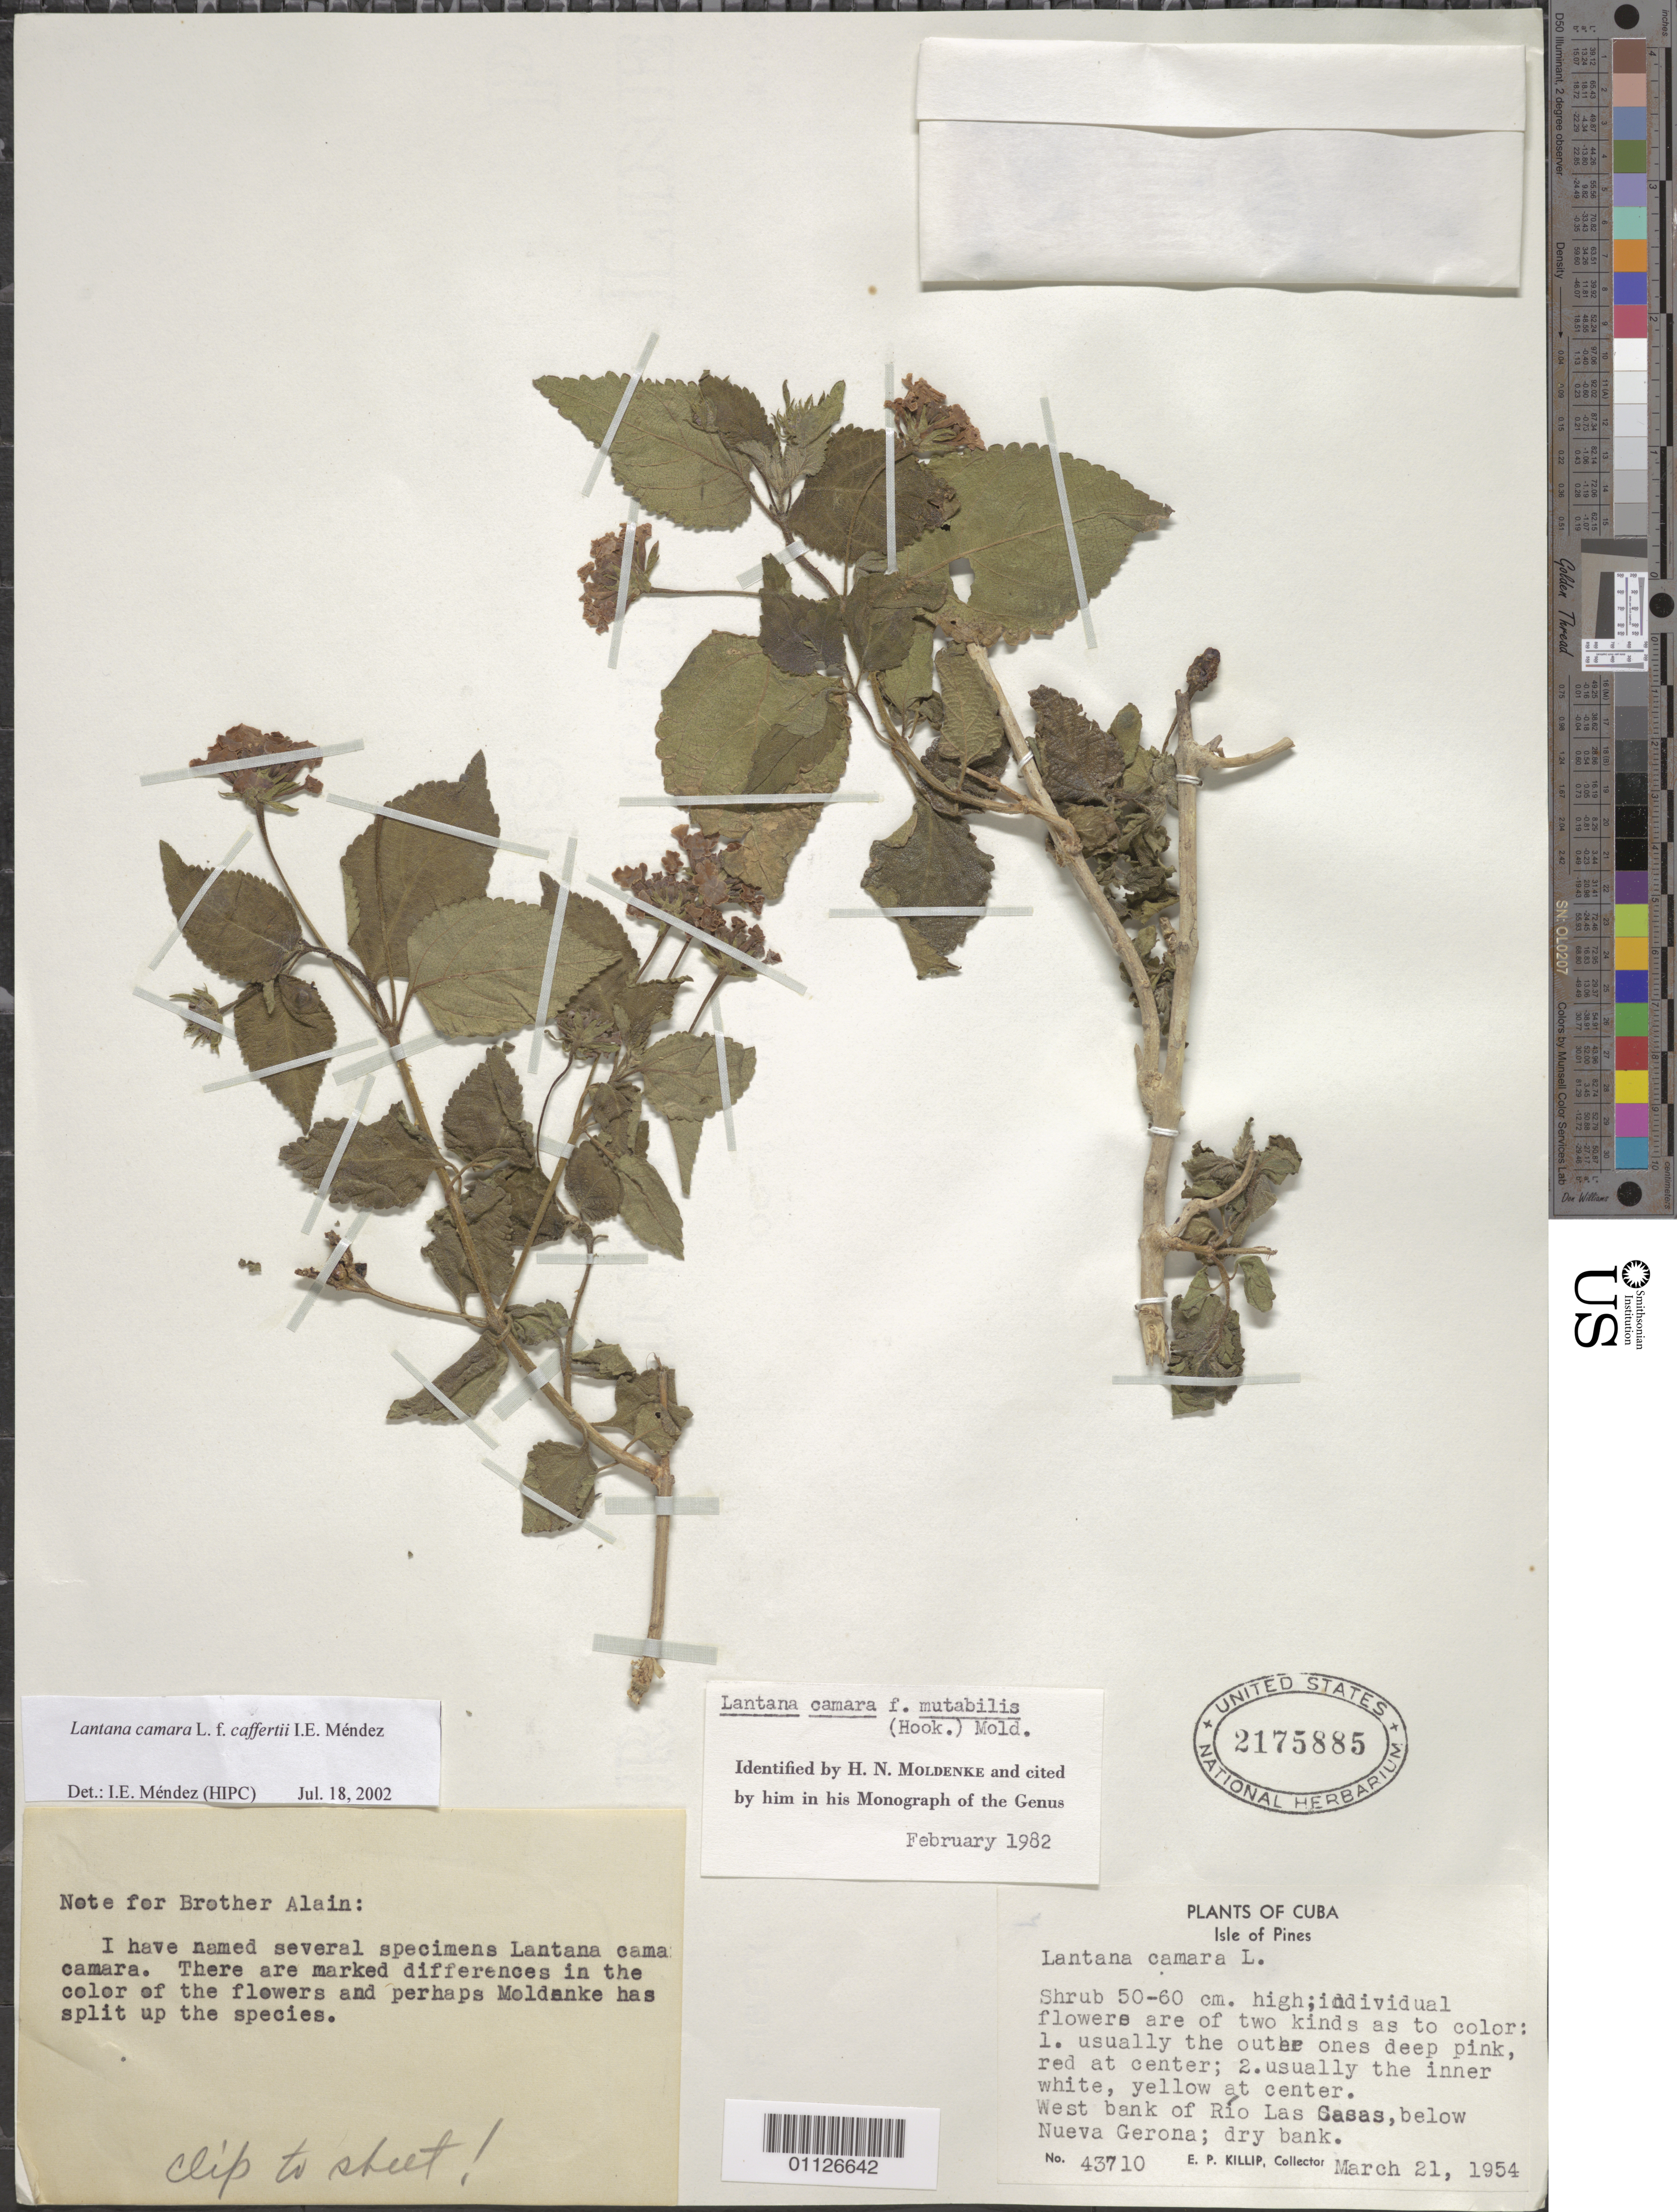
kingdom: Plantae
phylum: Tracheophyta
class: Magnoliopsida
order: Lamiales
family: Verbenaceae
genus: Lantana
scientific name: Lantana camara f. caffertyi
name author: I.E. Méndez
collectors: E. P. Killip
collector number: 43710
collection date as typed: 21 Mar 1954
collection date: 1954-03-21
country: Cuba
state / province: Isla de La Juventud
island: Isla de la Juventud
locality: W bank of Río Las Casas, below Nueva Gerona; dry bank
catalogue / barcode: US 2175885